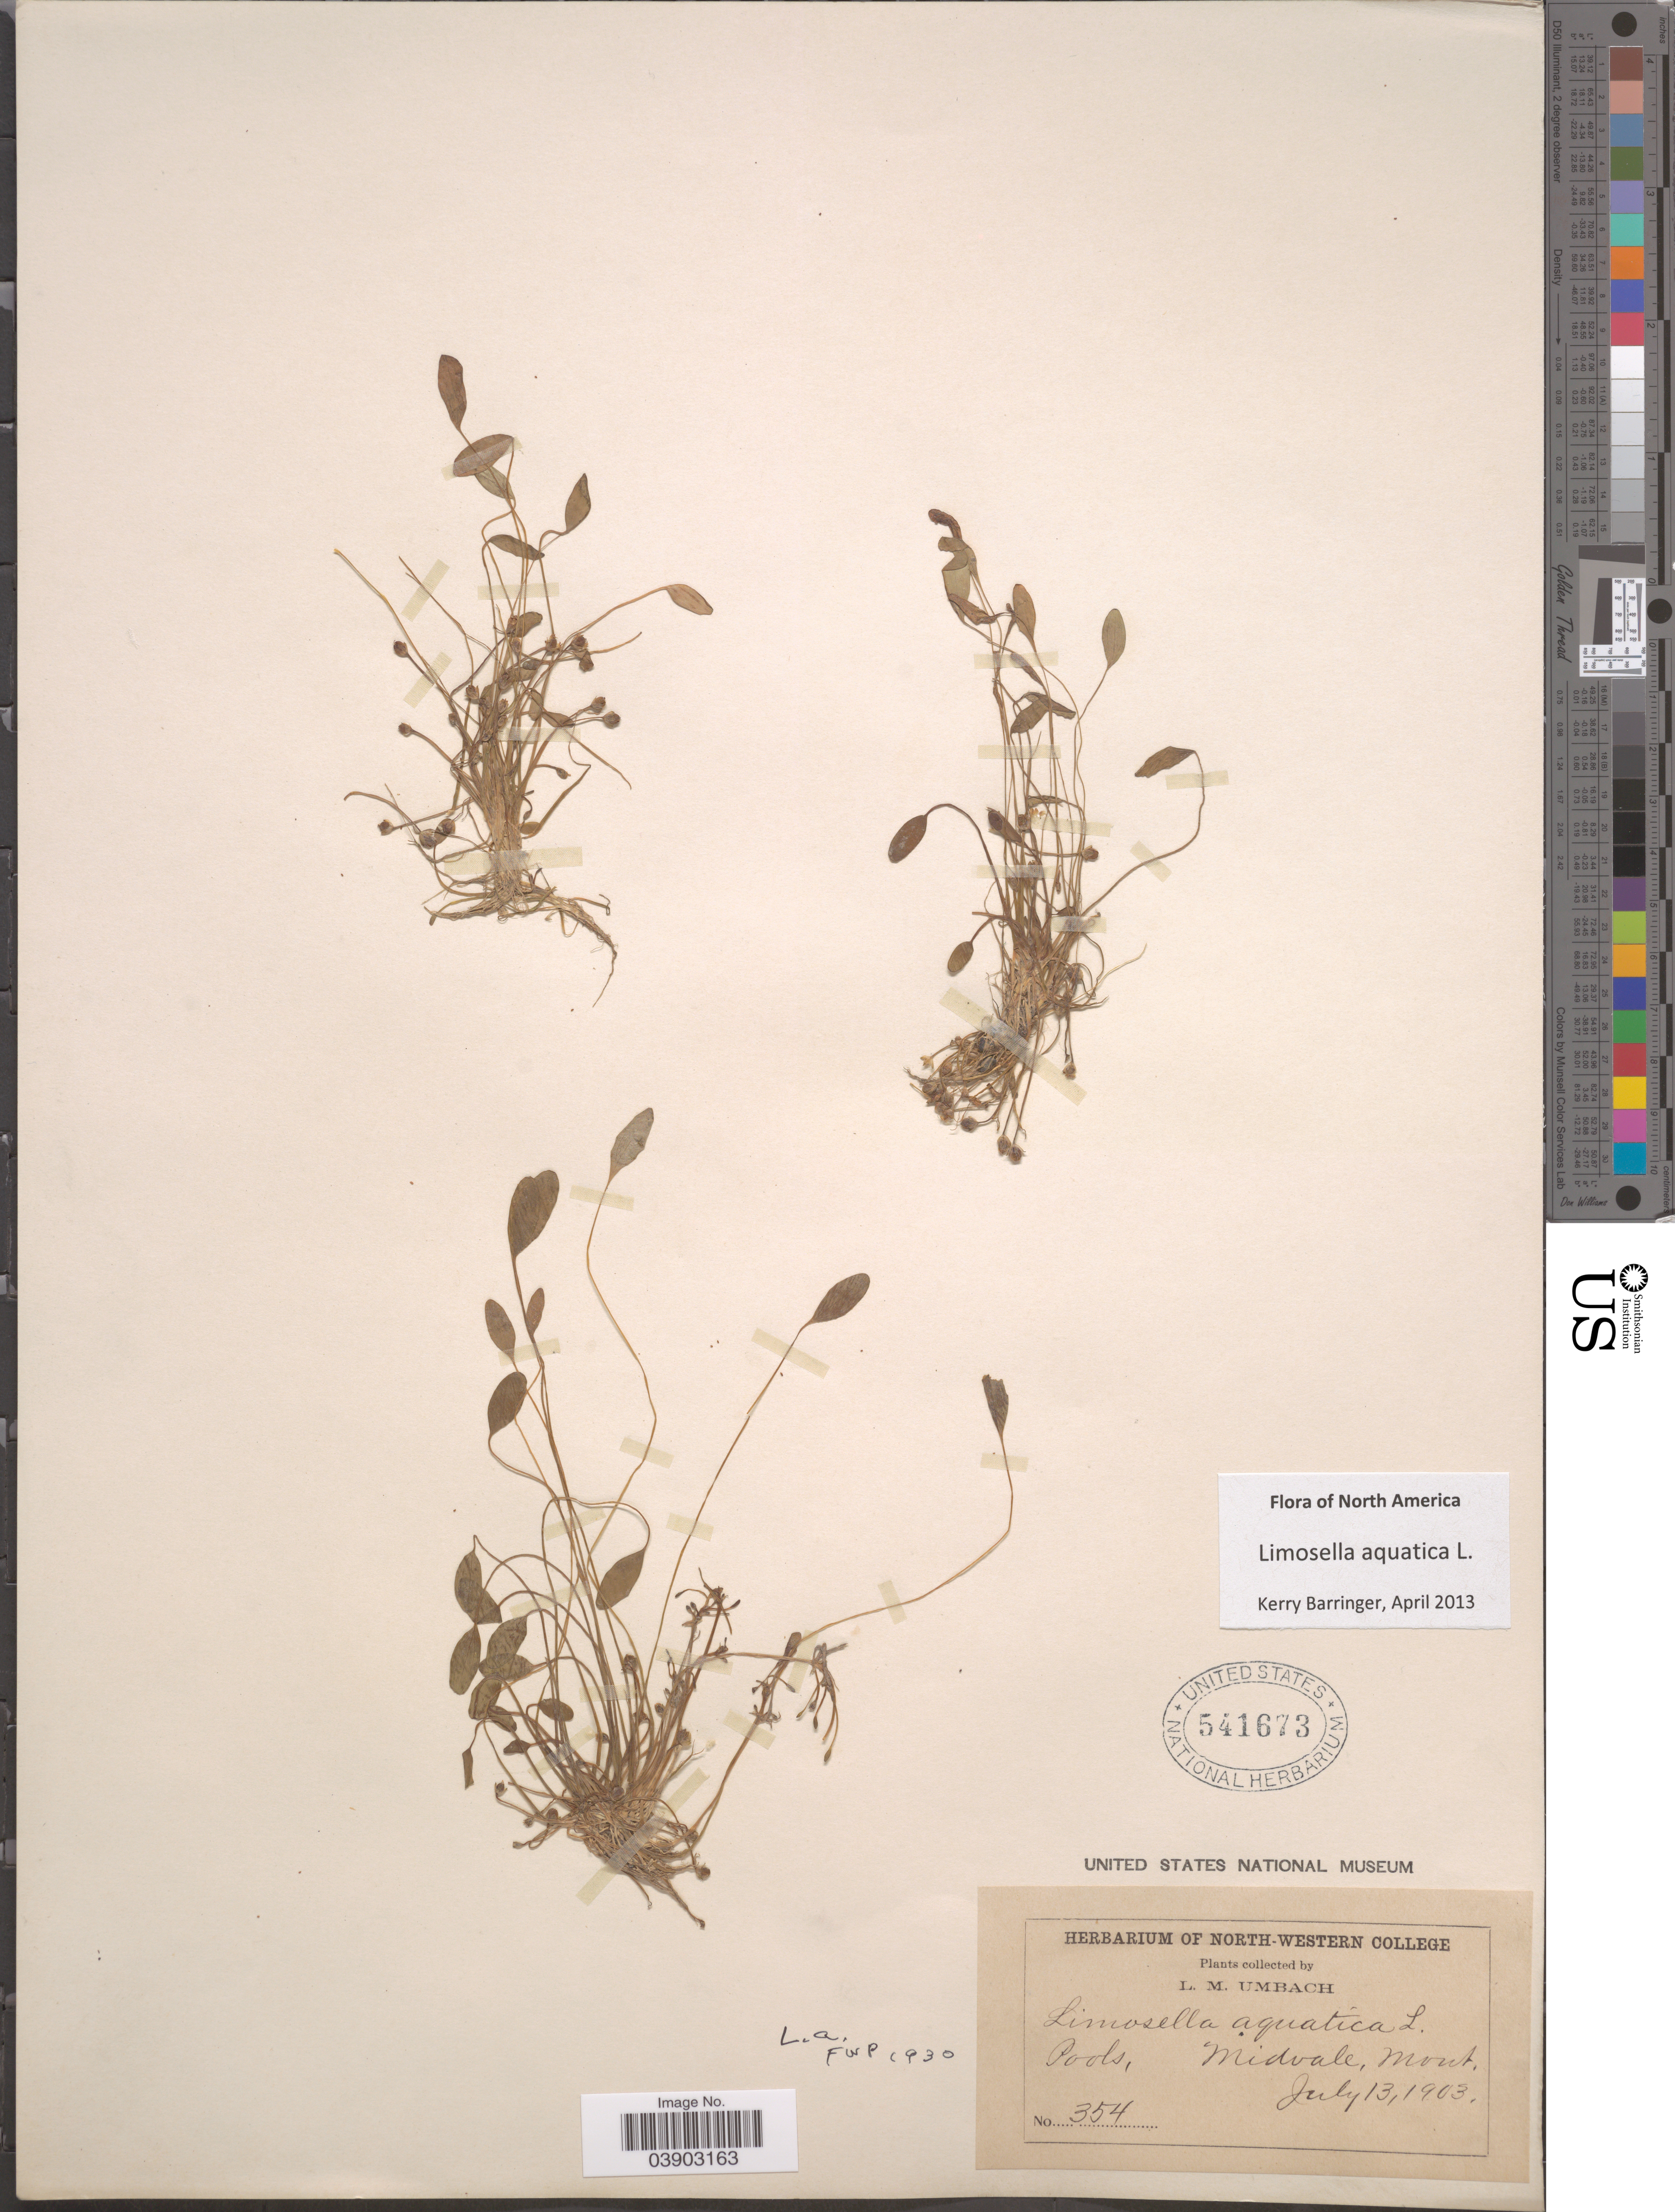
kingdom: Plantae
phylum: Tracheophyta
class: Magnoliopsida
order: Lamiales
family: Scrophulariaceae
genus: Limosella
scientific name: Limosella aquatica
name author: L.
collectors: L. M. Umbach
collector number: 354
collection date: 1903-07-13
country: United States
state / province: Montana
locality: Pools, Midvale.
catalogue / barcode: US 541673